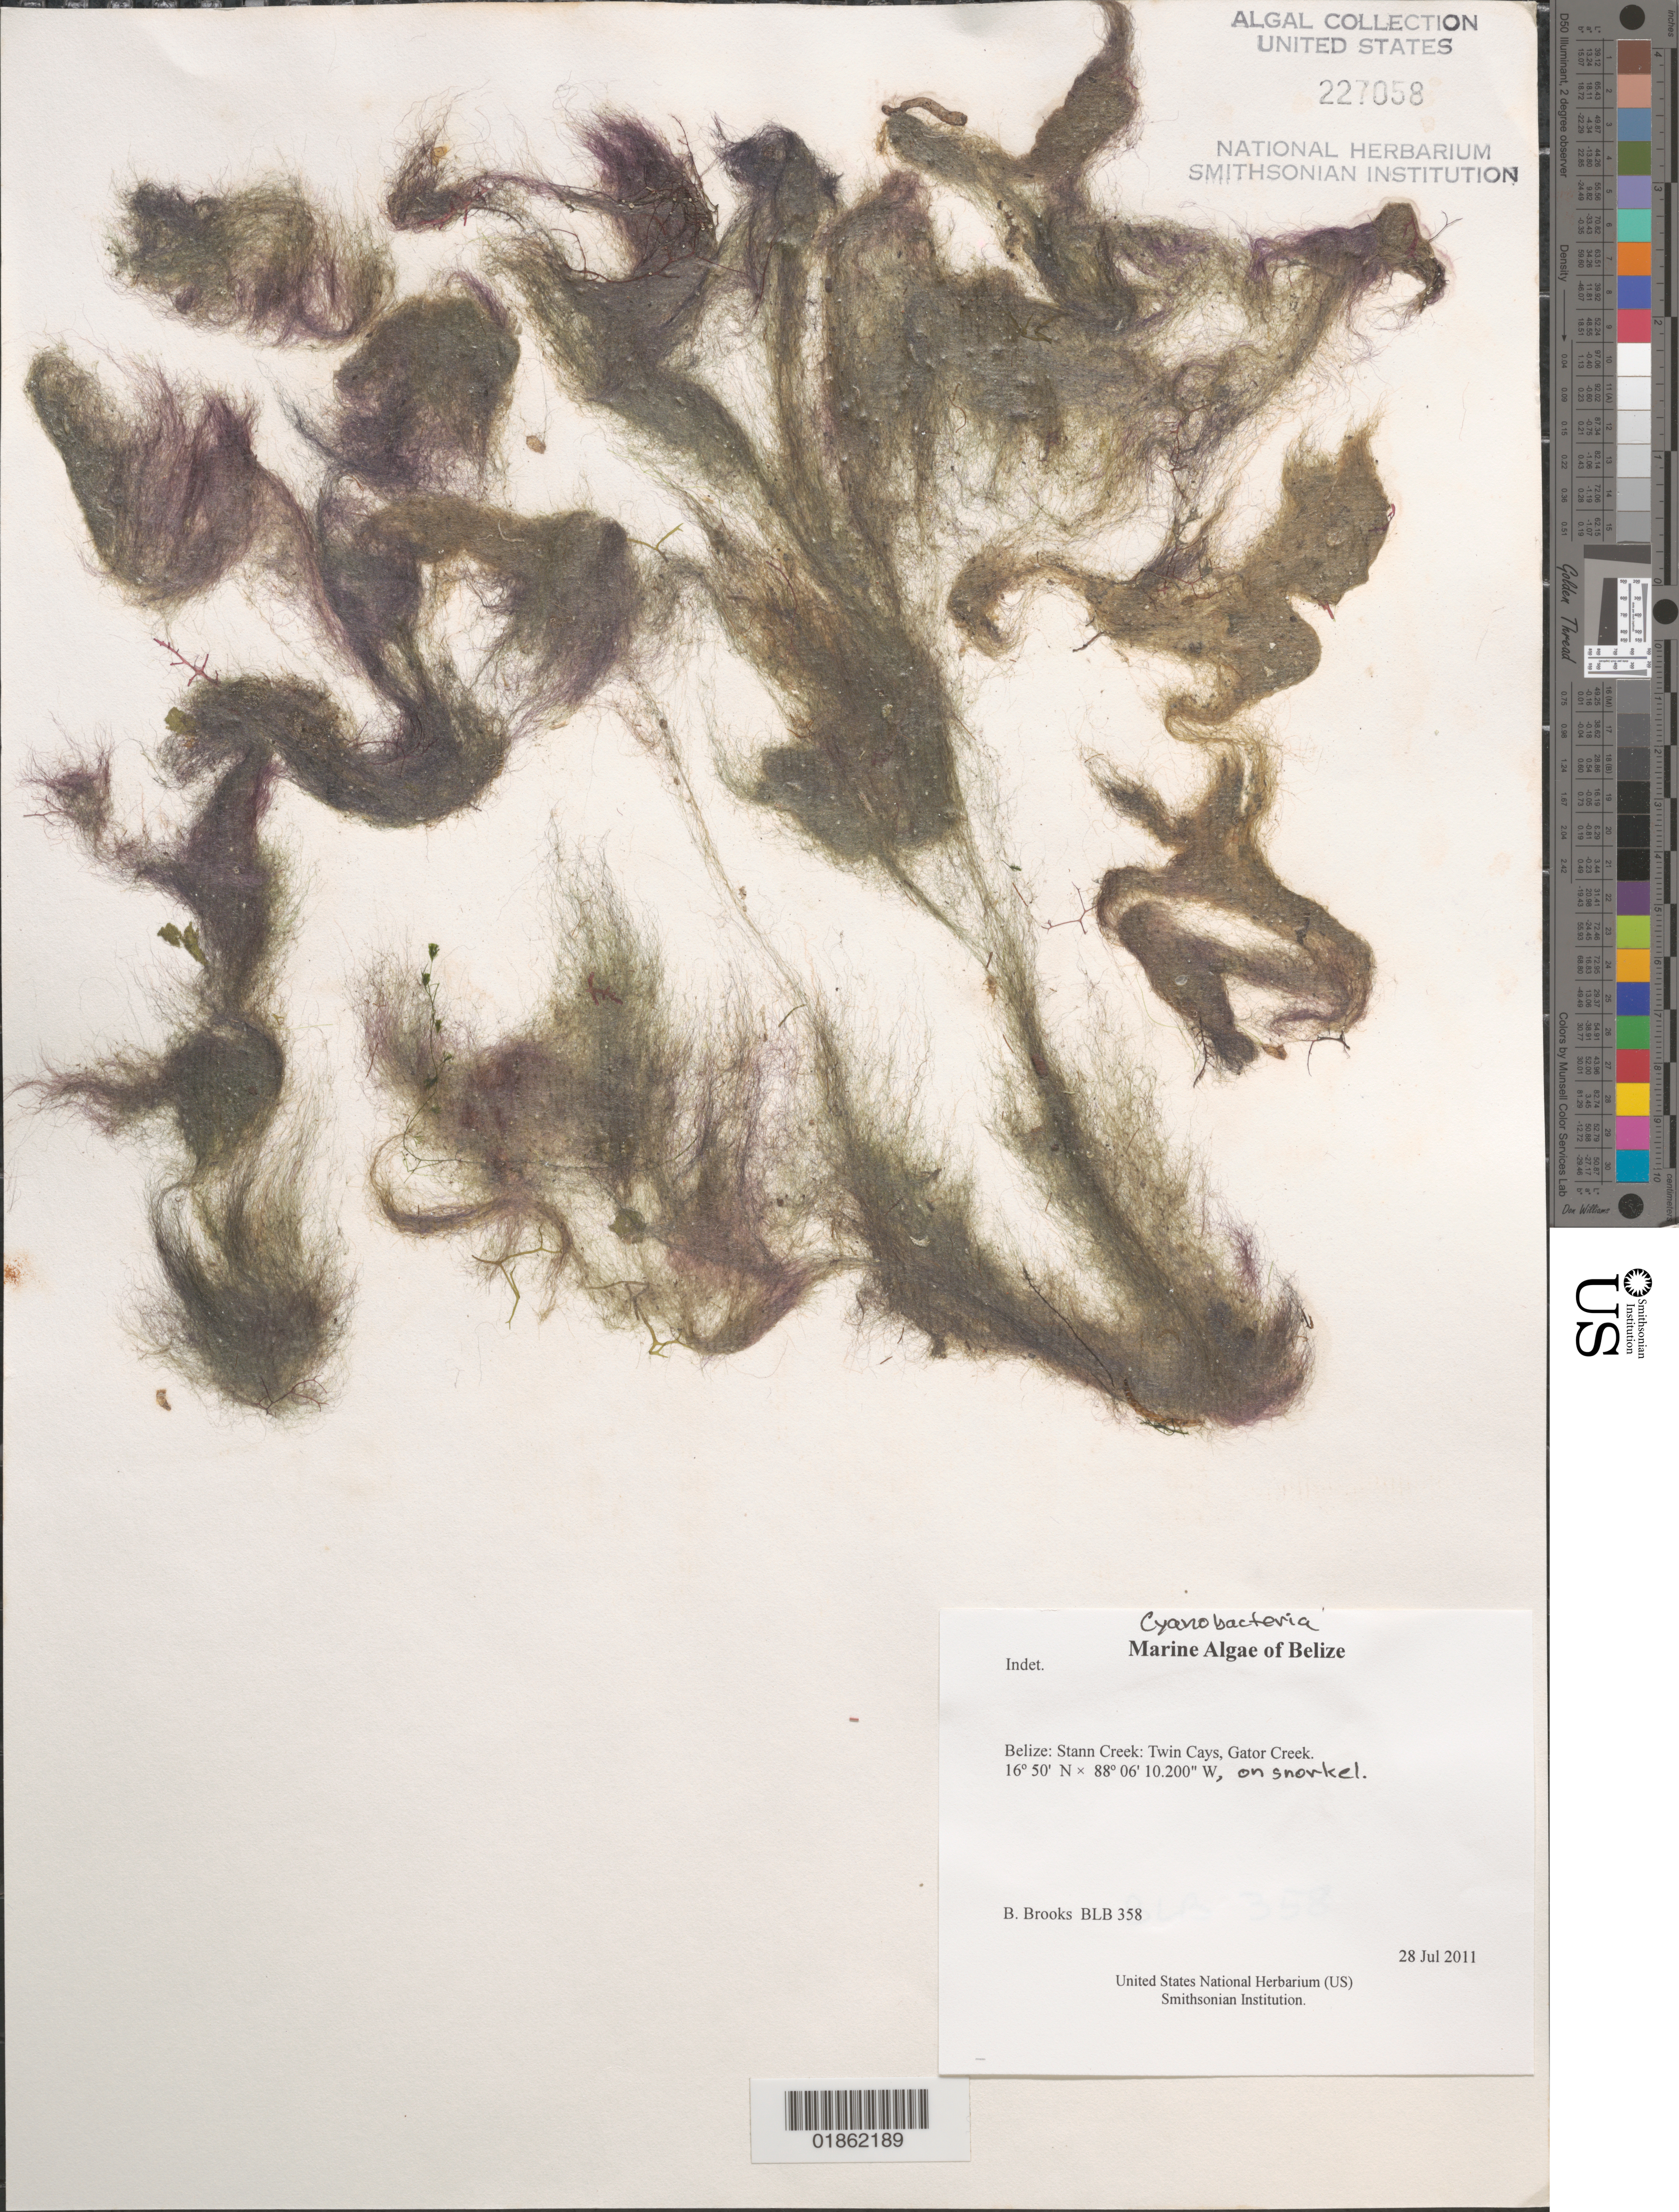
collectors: B. Brooks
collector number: BLB 358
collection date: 2011-07-28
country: Belize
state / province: Stann Creek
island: Twin Cays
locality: Twin Cays, Gator Creek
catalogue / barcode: US 227058